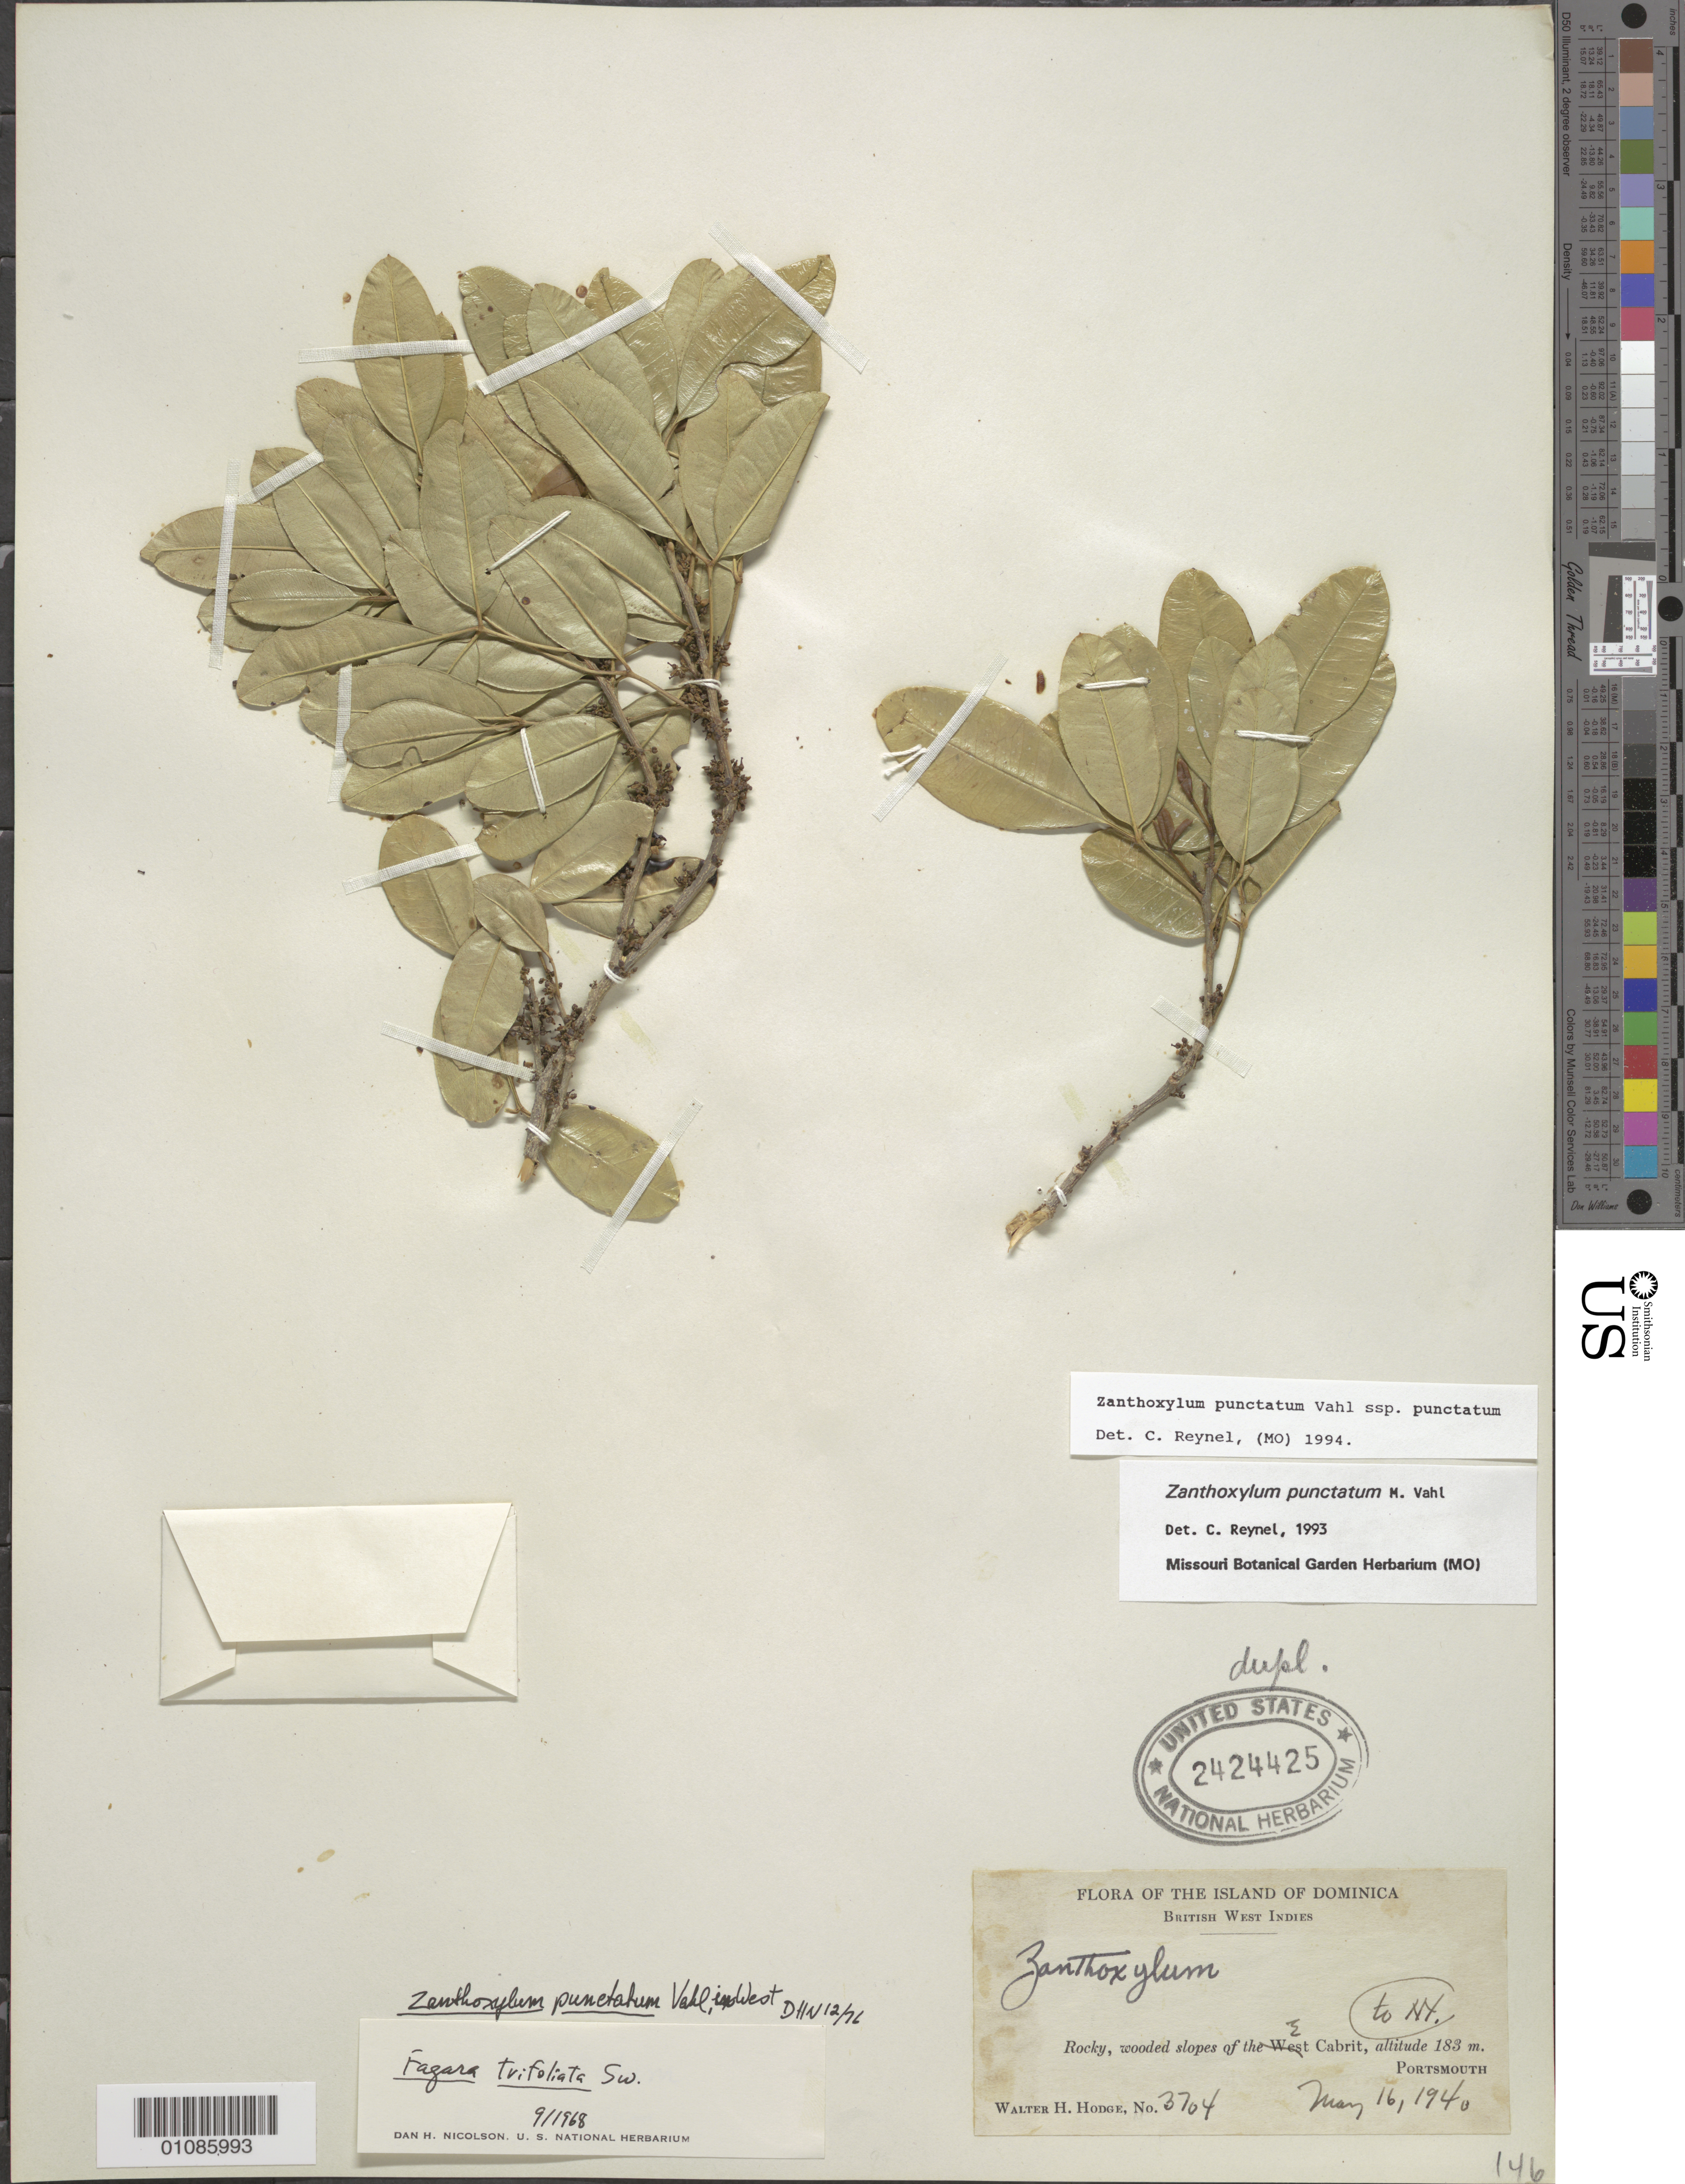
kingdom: Plantae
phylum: Tracheophyta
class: Magnoliopsida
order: Sapindales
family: Rutaceae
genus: Zanthoxylum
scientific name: Zanthoxylum punctatum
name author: Vahl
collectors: W. Hodge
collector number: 3704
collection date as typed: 16 May 1940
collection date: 1940-05-16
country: Dominica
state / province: St. John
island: Dominica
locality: Rocky, wooded slopes of the E Cabrit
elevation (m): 183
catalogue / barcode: US 2424425